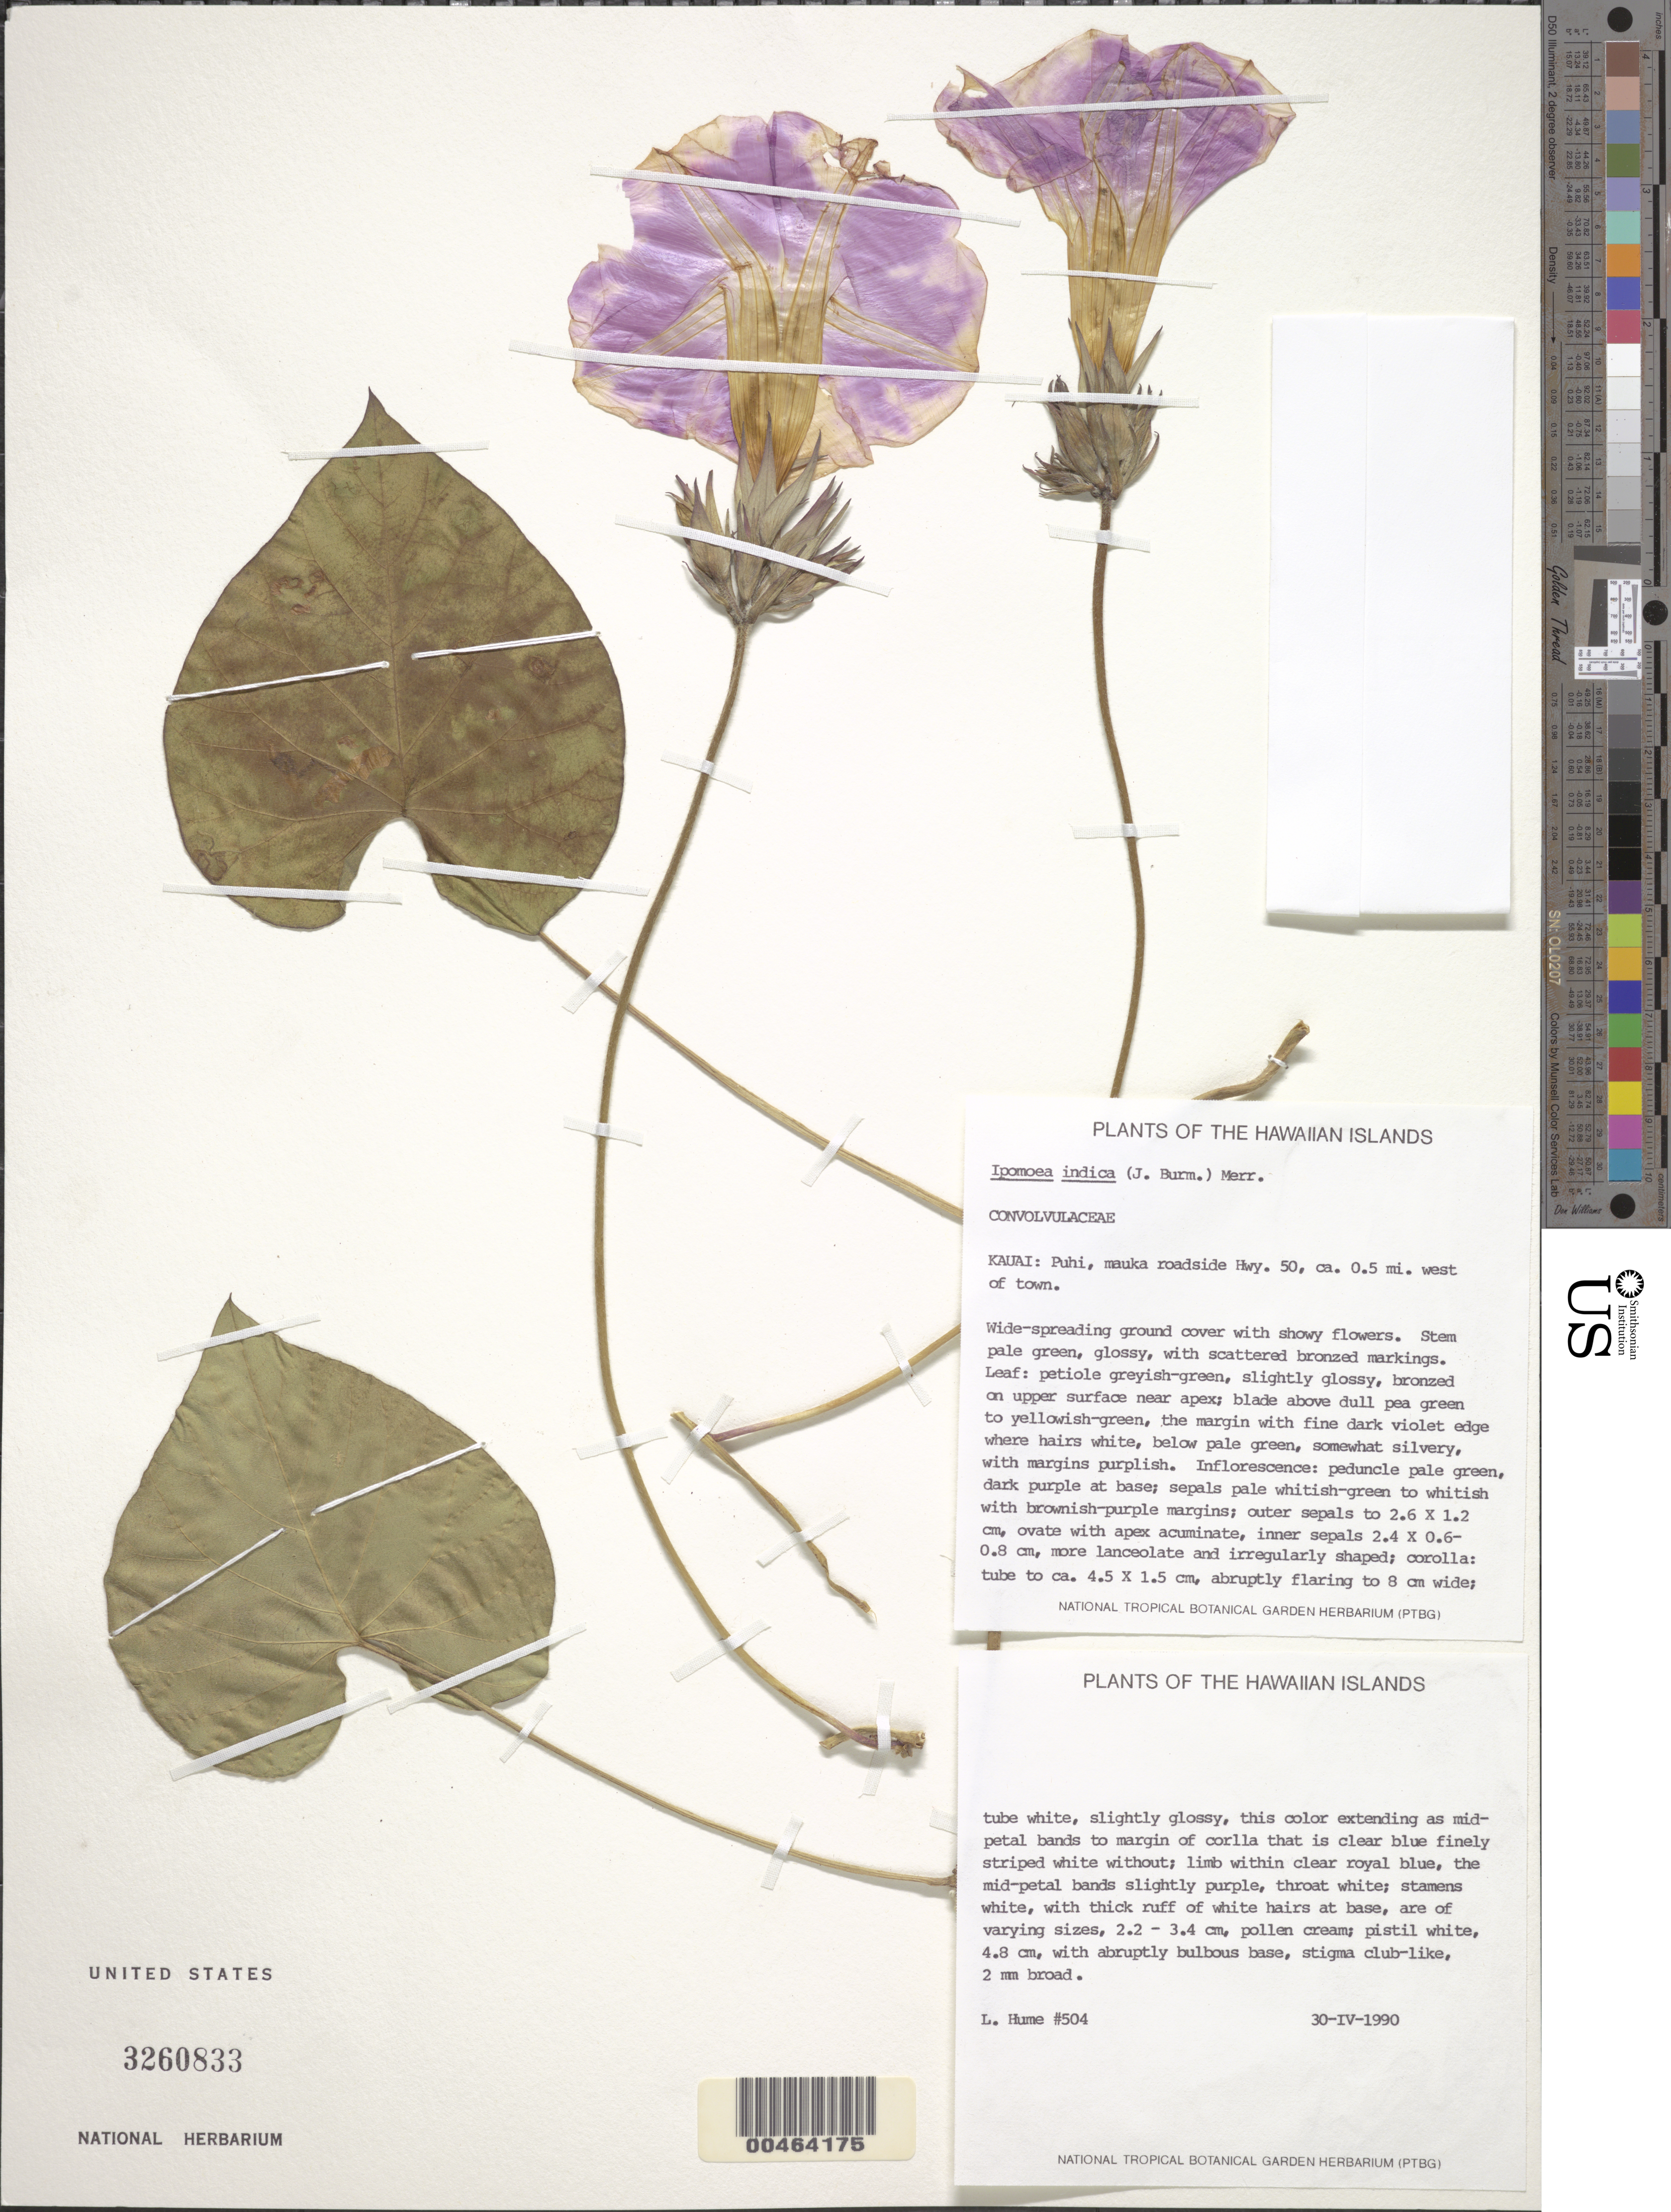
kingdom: Plantae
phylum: Tracheophyta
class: Magnoliopsida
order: Solanales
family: Convolvulaceae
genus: Ipomoea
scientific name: Ipomoea indica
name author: (Burm.) Merr.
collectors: L. Hume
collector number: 504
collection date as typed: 30 Apr 1990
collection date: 1990-04-30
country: United States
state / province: Hawaii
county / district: Kauai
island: Kaua'i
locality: Puhi, mauka roadside Hwy. 50, ca. 0.5 mi. west of town.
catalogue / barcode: US 3260833